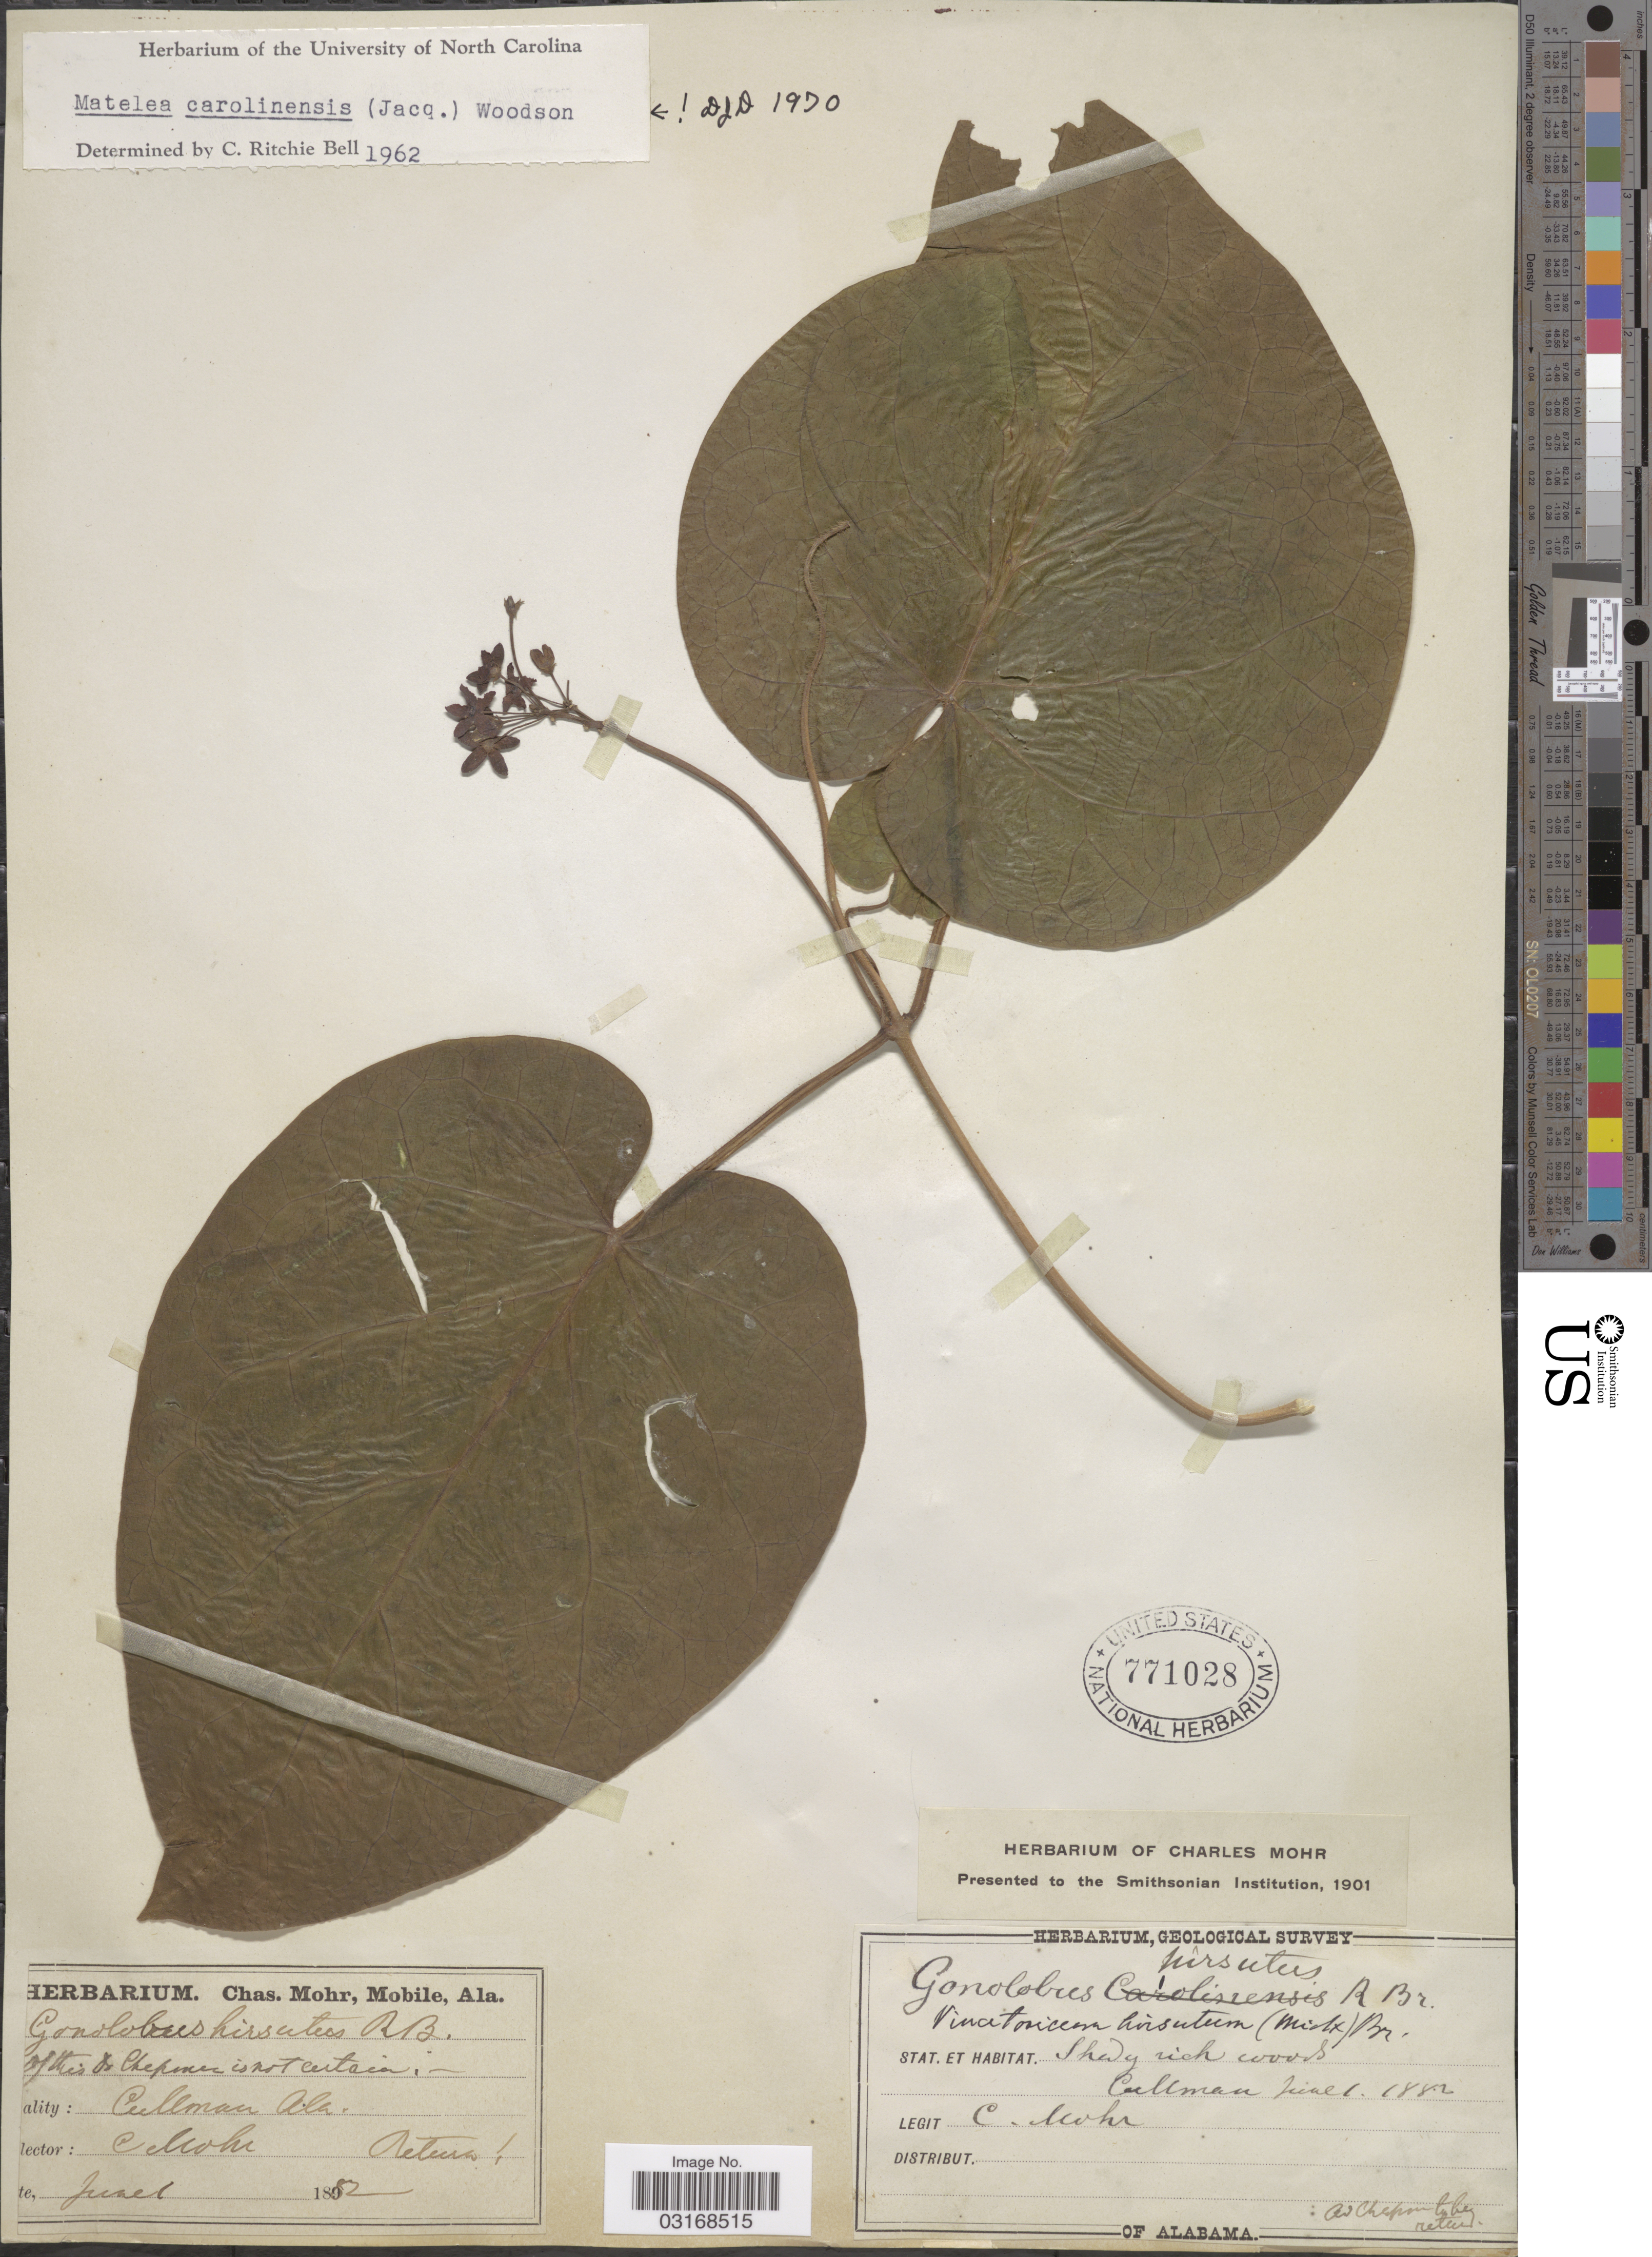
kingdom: Plantae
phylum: Tracheophyta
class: Magnoliopsida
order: Gentianales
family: Apocynaceae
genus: Matelea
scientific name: Matelea carolinensis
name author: (Jacq.) Woodson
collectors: Mohr, C. T. (herbarium)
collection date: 1882-06-01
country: United States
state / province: Alabama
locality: Cullman Ala.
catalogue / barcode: US 771028